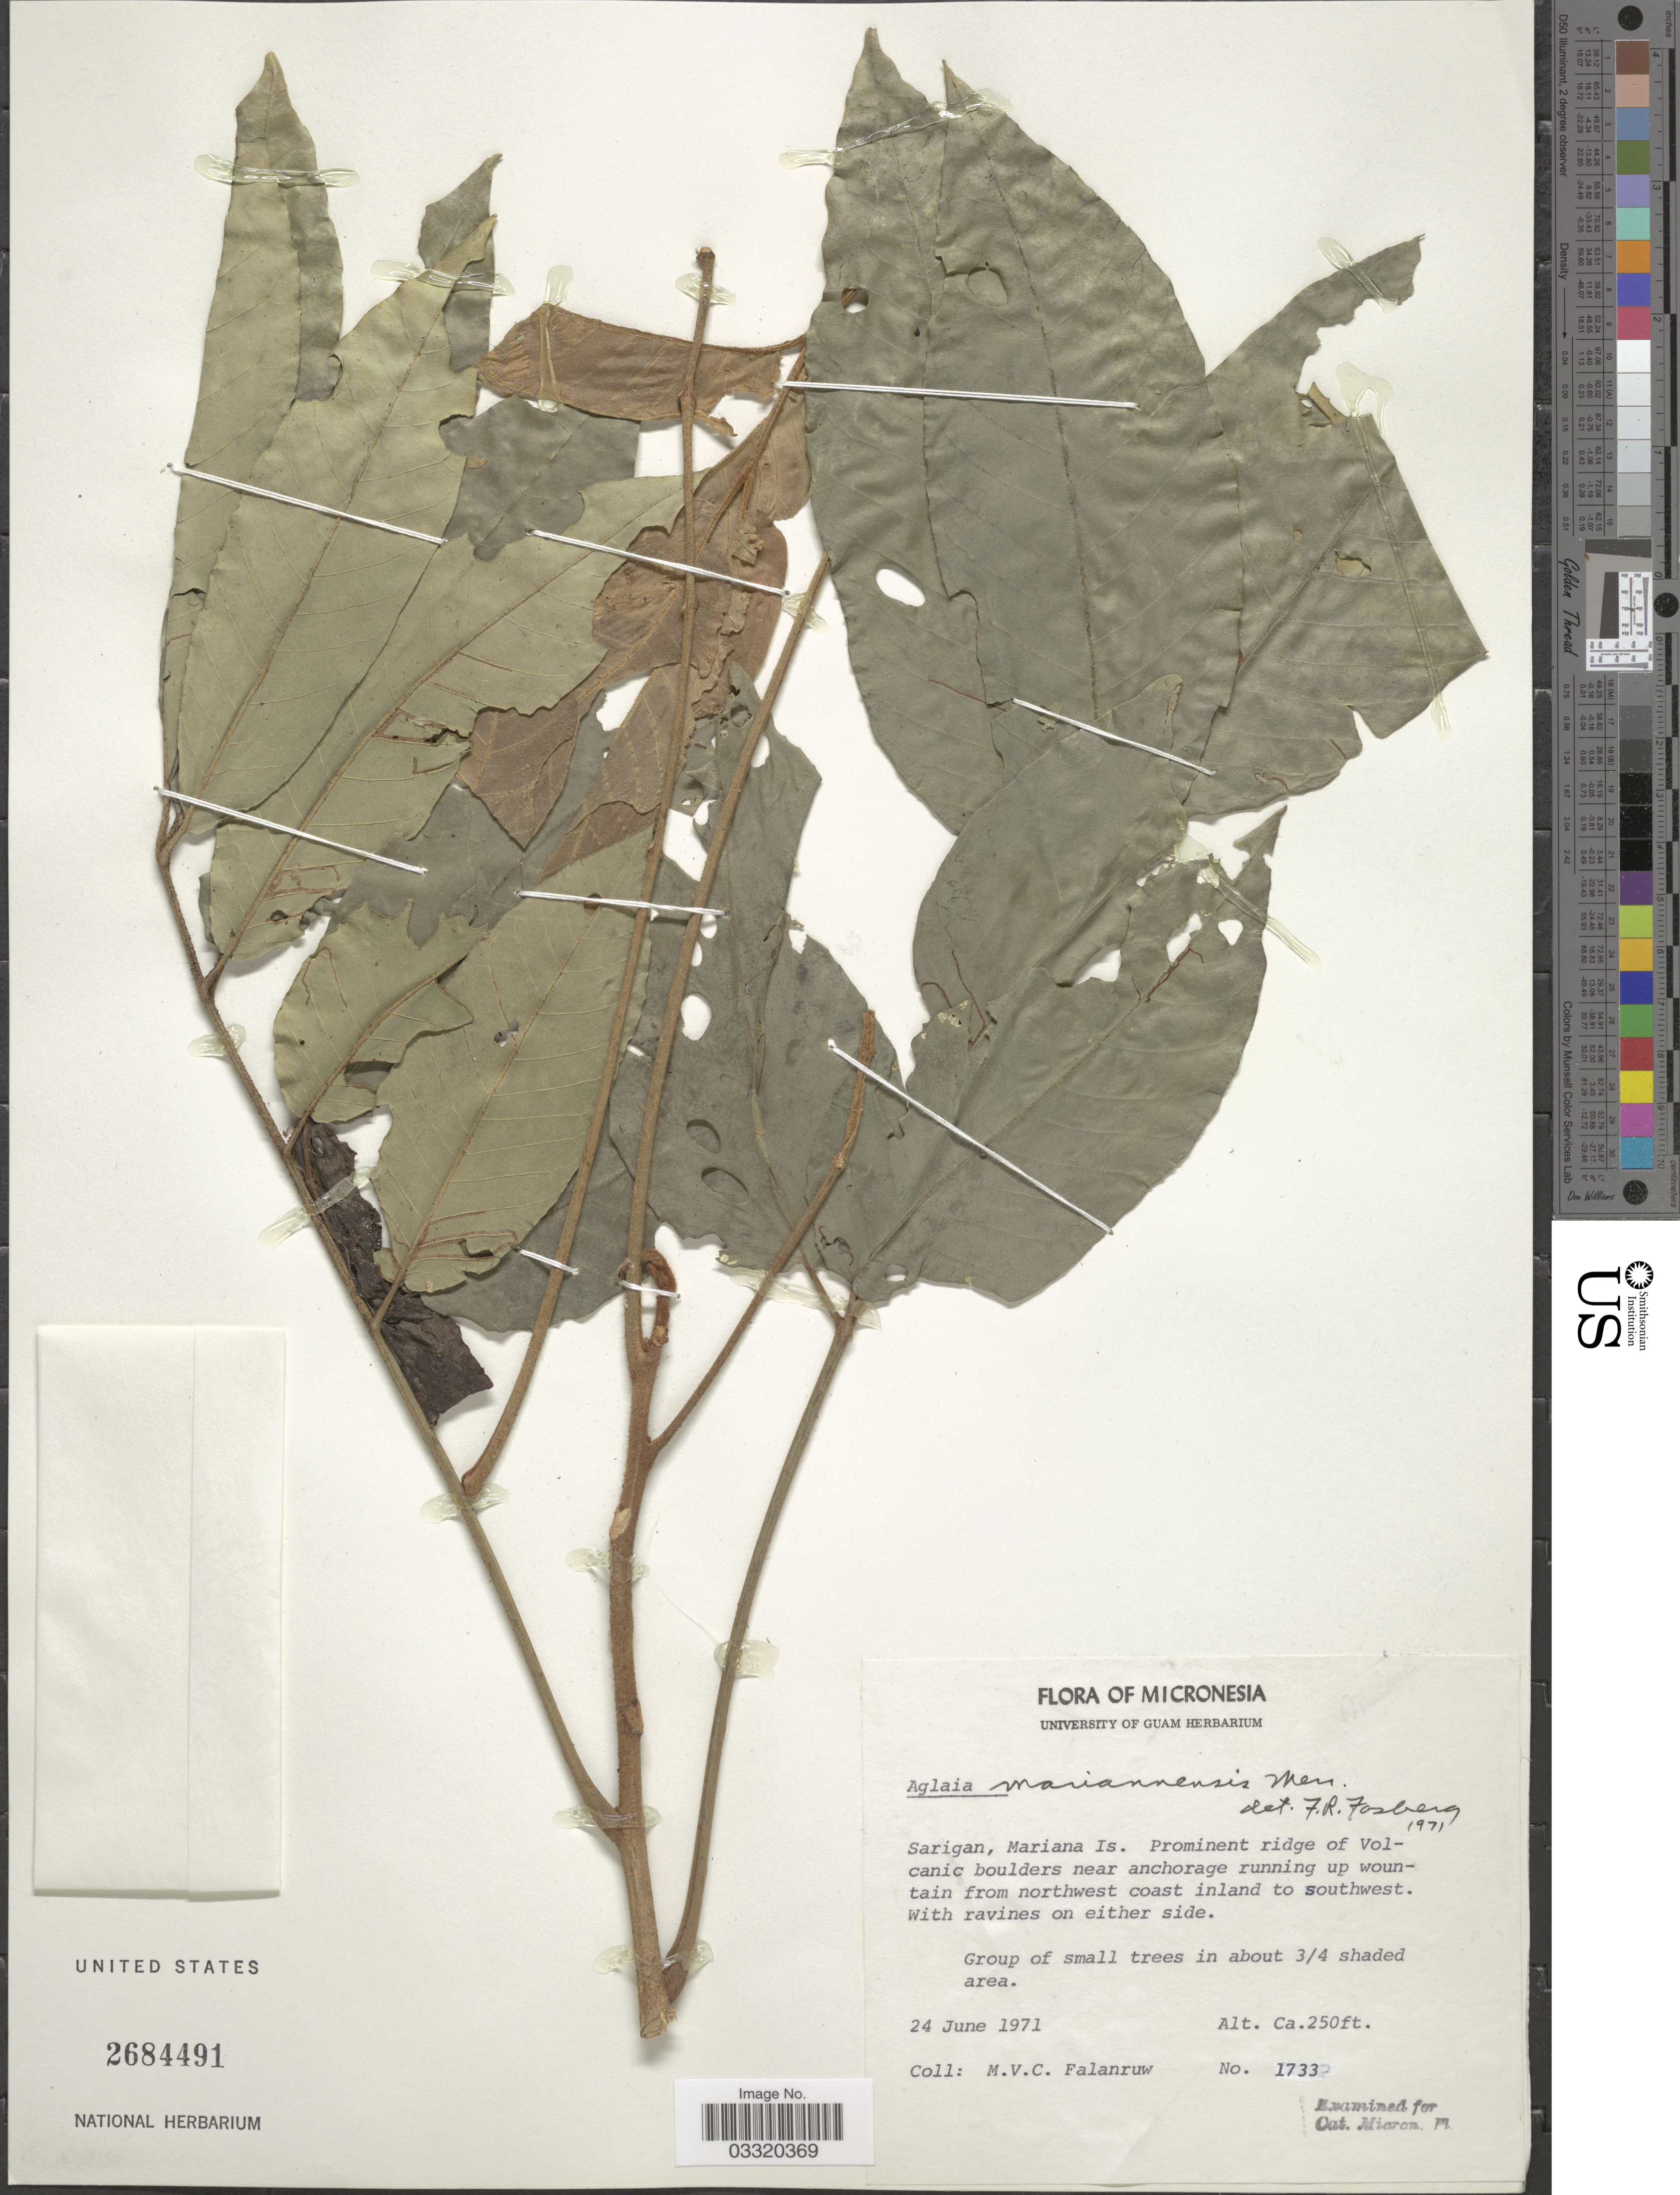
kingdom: Plantae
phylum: Tracheophyta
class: Magnoliopsida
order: Sapindales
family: Meliaceae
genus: Aglaia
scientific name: Aglaia mariannensis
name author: Merr.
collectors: M. V. Falanruw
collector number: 1733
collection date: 1971-06-24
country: Northern Mariana Islands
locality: Micronesia. Sarigan, Mariana Is. Prominent ridge of Volcanic boulders near anchorage running up wountain from northwest coast inland to southwest.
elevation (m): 76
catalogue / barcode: US 2684491